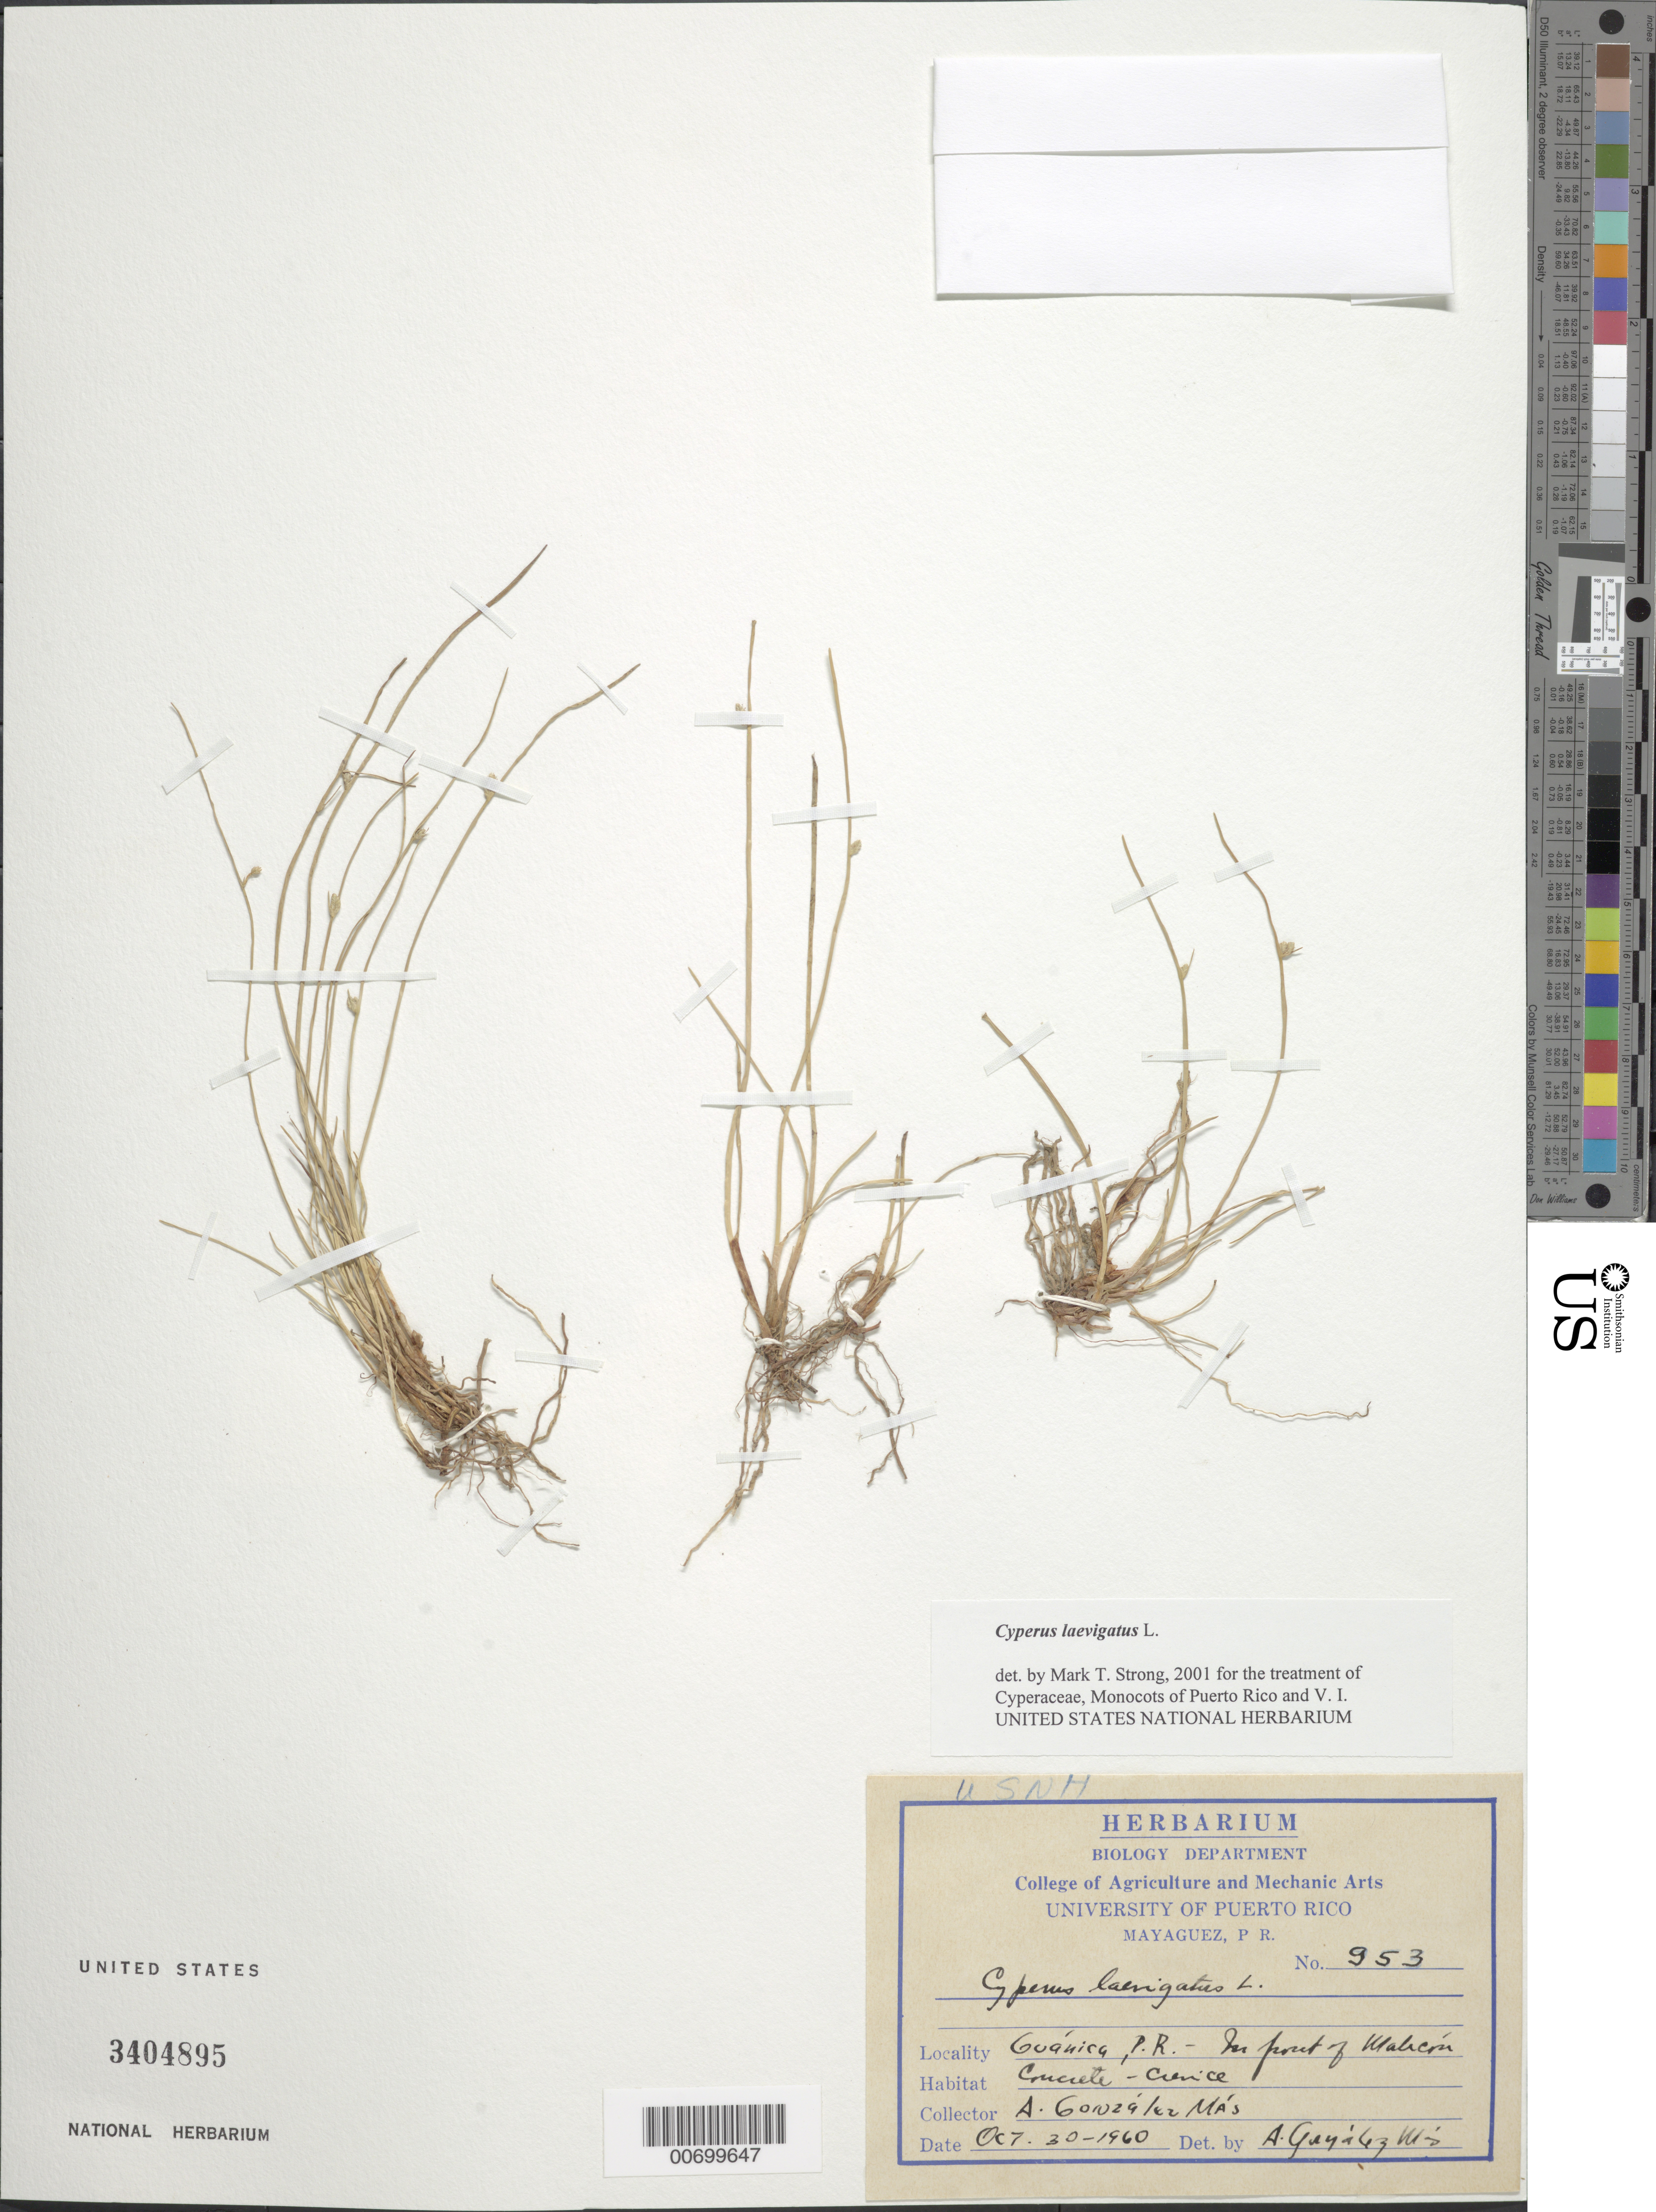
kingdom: Plantae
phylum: Tracheophyta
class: Liliopsida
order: Poales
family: Cyperaceae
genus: Cyperus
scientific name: Cyperus laevigatus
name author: L.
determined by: Strong, M. T., (US), Smithsonian Institution - National Museum of Natural History (UNITED STATES)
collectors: A. González Más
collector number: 953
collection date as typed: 30 Oct 1960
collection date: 1960-10-30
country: Puerto Rico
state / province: Guánica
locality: Guanica: In forest of El Malecón.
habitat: Concrete crevice.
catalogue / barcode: US 3404895